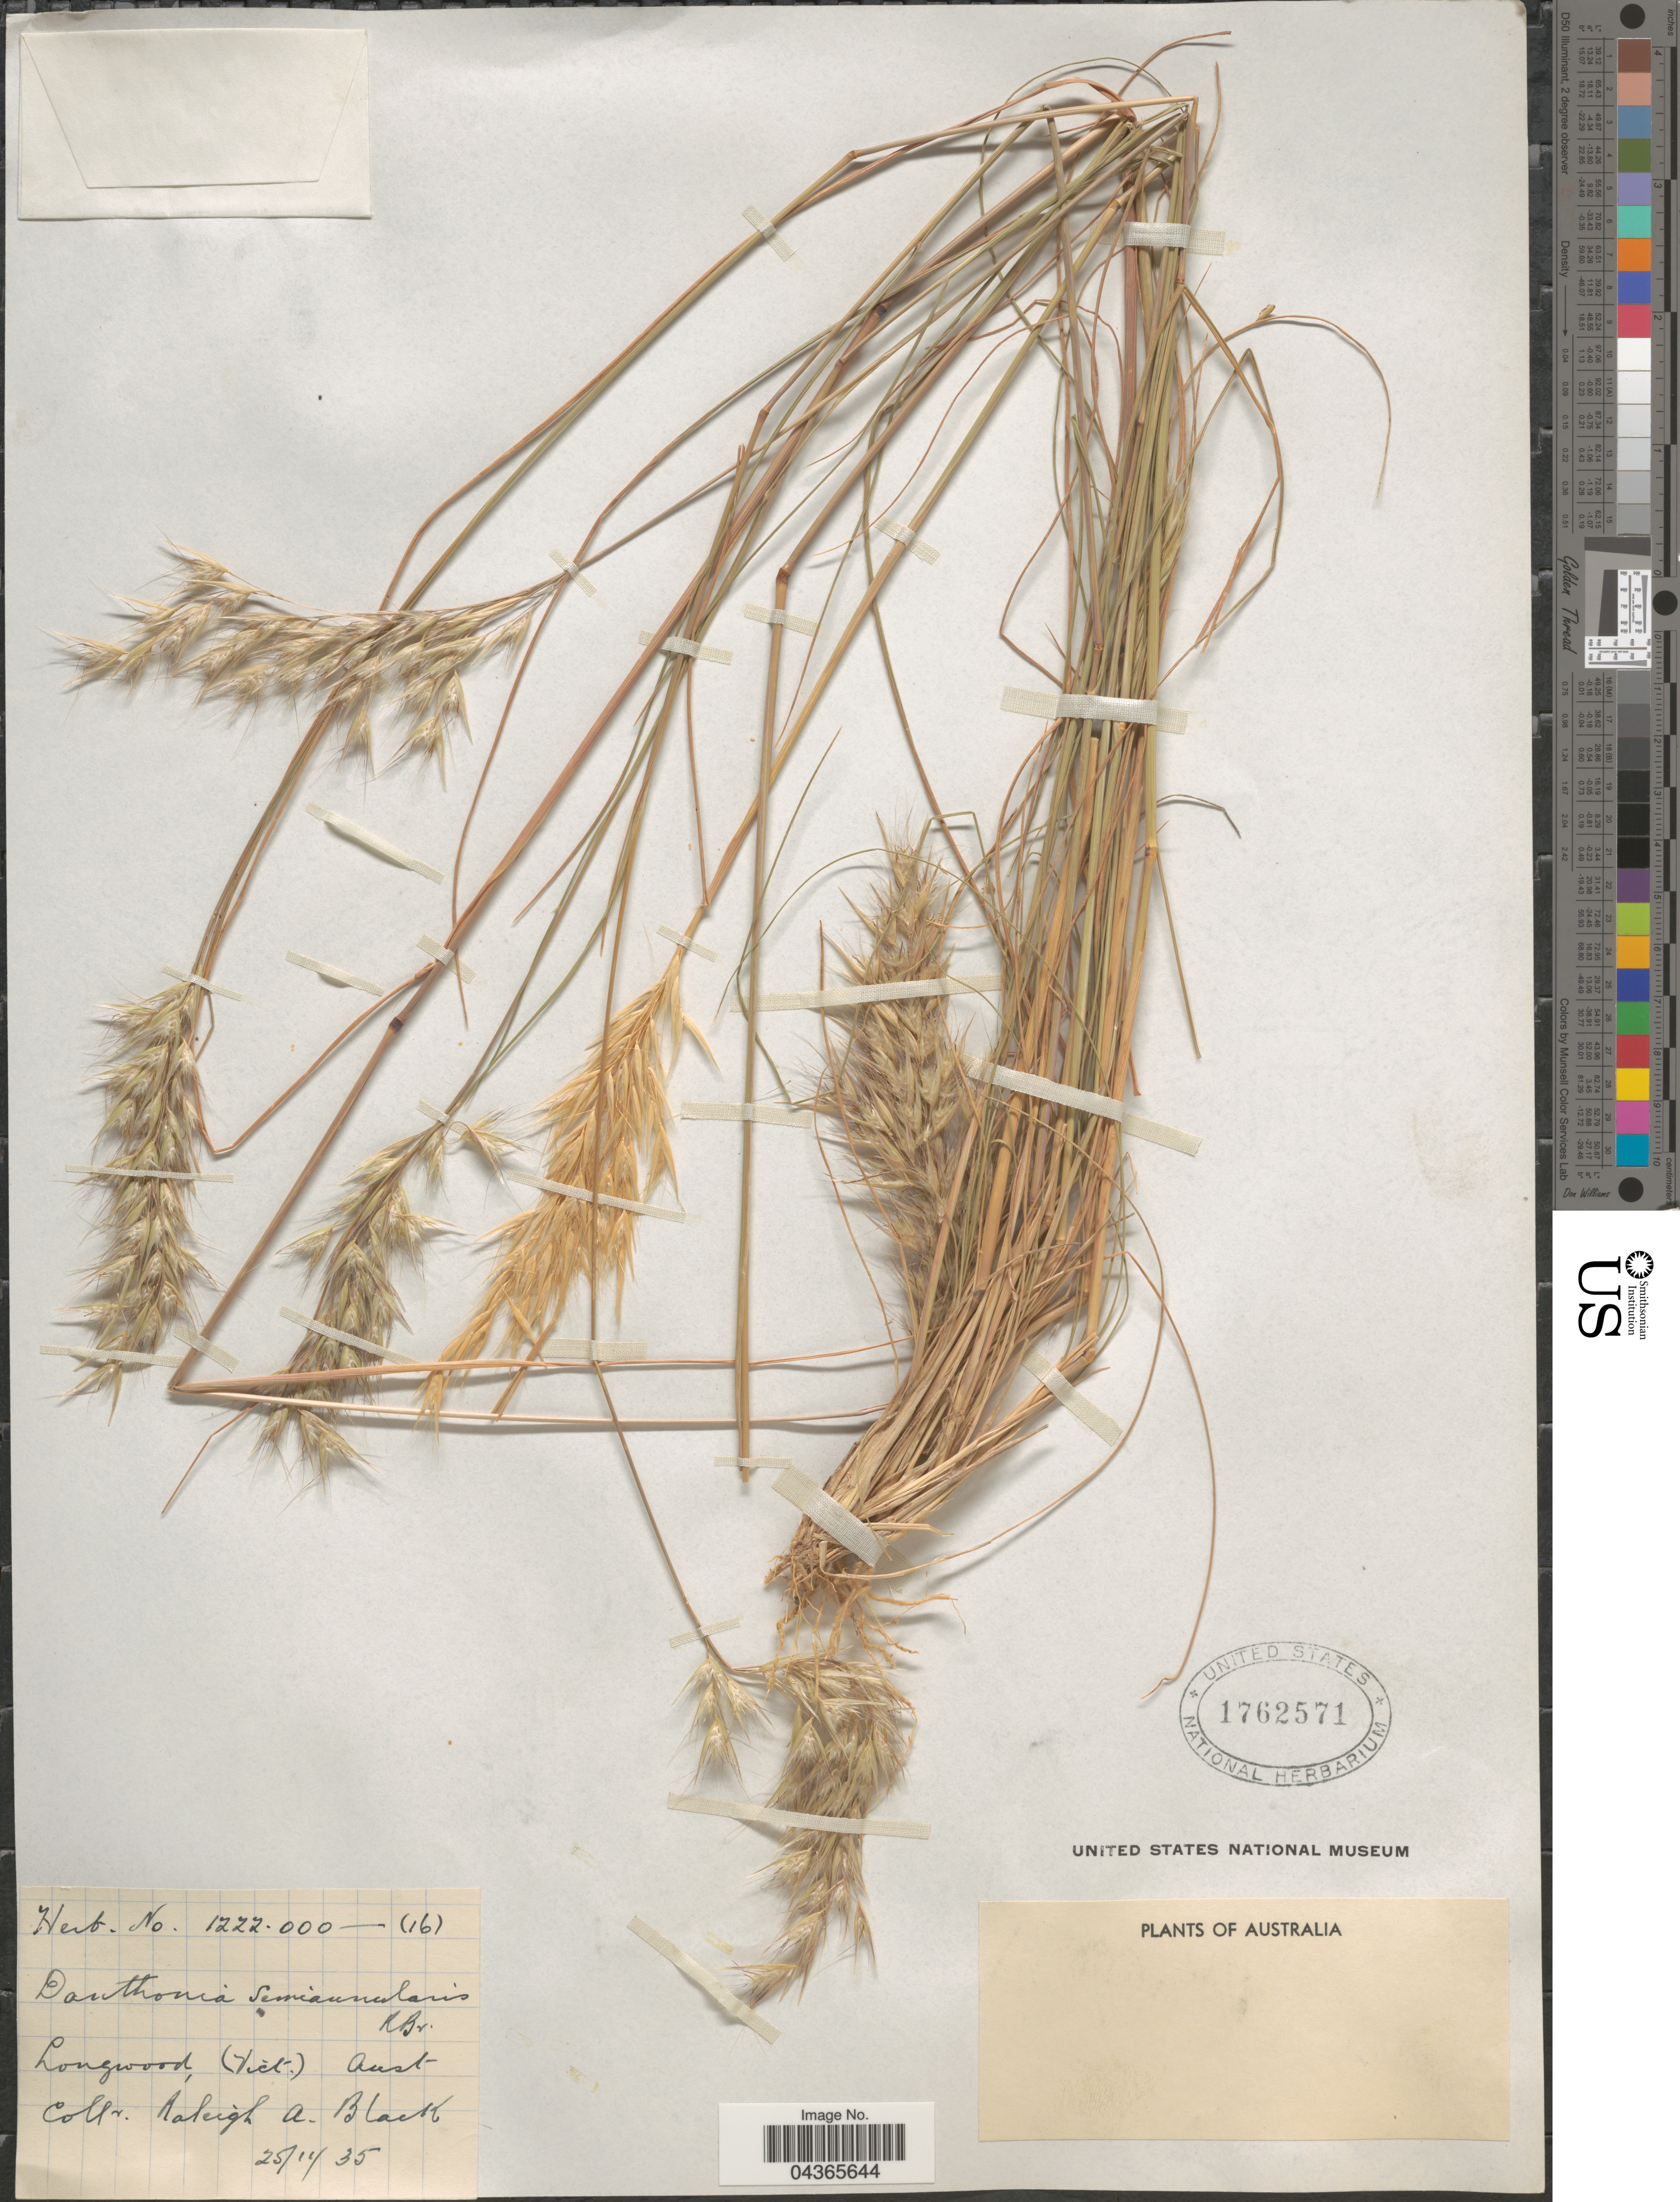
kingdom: Plantae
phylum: Tracheophyta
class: Liliopsida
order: Poales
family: Poaceae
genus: Rytidosperma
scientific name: Rytidosperma semiannulare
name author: (Labill.) Connor & Edgar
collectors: R. A. Black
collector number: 1222000-(16)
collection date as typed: Transcribed d/m/y: 25/11/35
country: Australia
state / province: Victoria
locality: Longwood, (Vict.).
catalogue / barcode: US 1762571